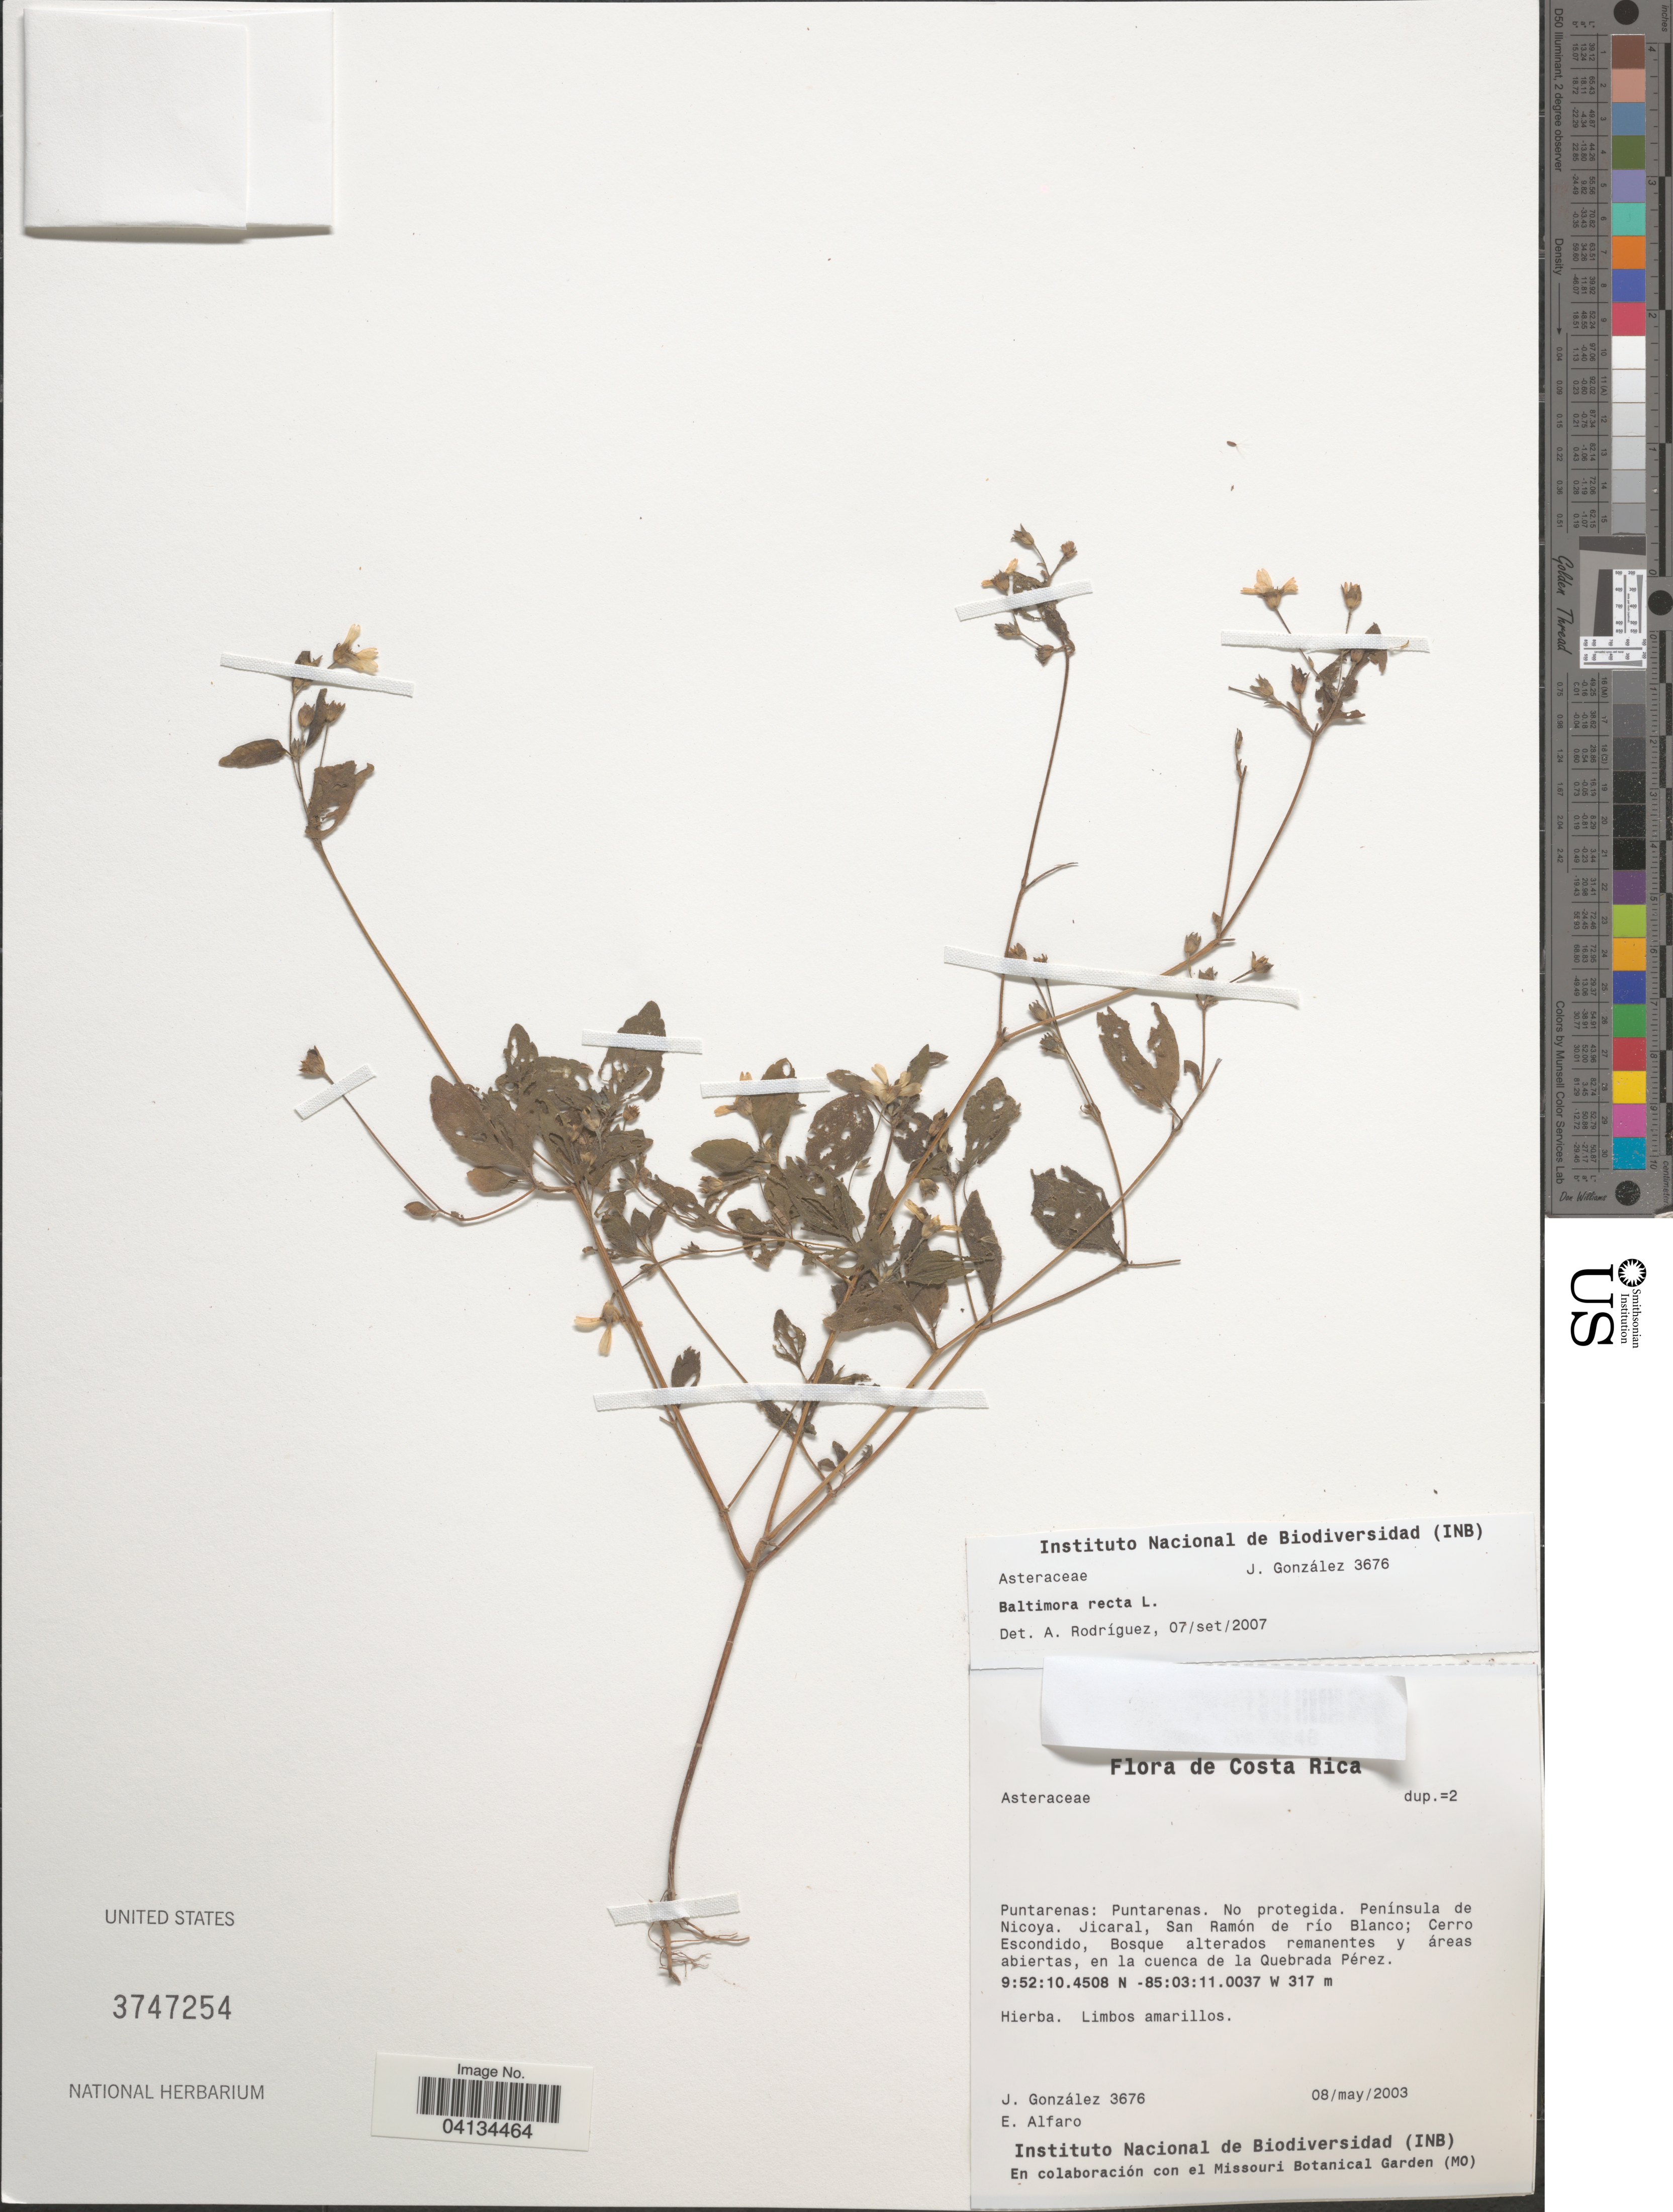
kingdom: Plantae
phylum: Tracheophyta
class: Magnoliopsida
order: Asterales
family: Asteraceae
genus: Baltimora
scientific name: Baltimora recta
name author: L.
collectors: J. González & E. Alfaro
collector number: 3676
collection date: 2003-05-08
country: Costa Rica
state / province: Puntarenas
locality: Puntarenas. No protegida. Península de Nicoya. Jicaral, San Ramón de río Blanco; Cerro Escondido, Bosque alterados remanentes y áreas abiertas, en la cuenca de la Quebrada Pérez.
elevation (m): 317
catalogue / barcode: US 3747254